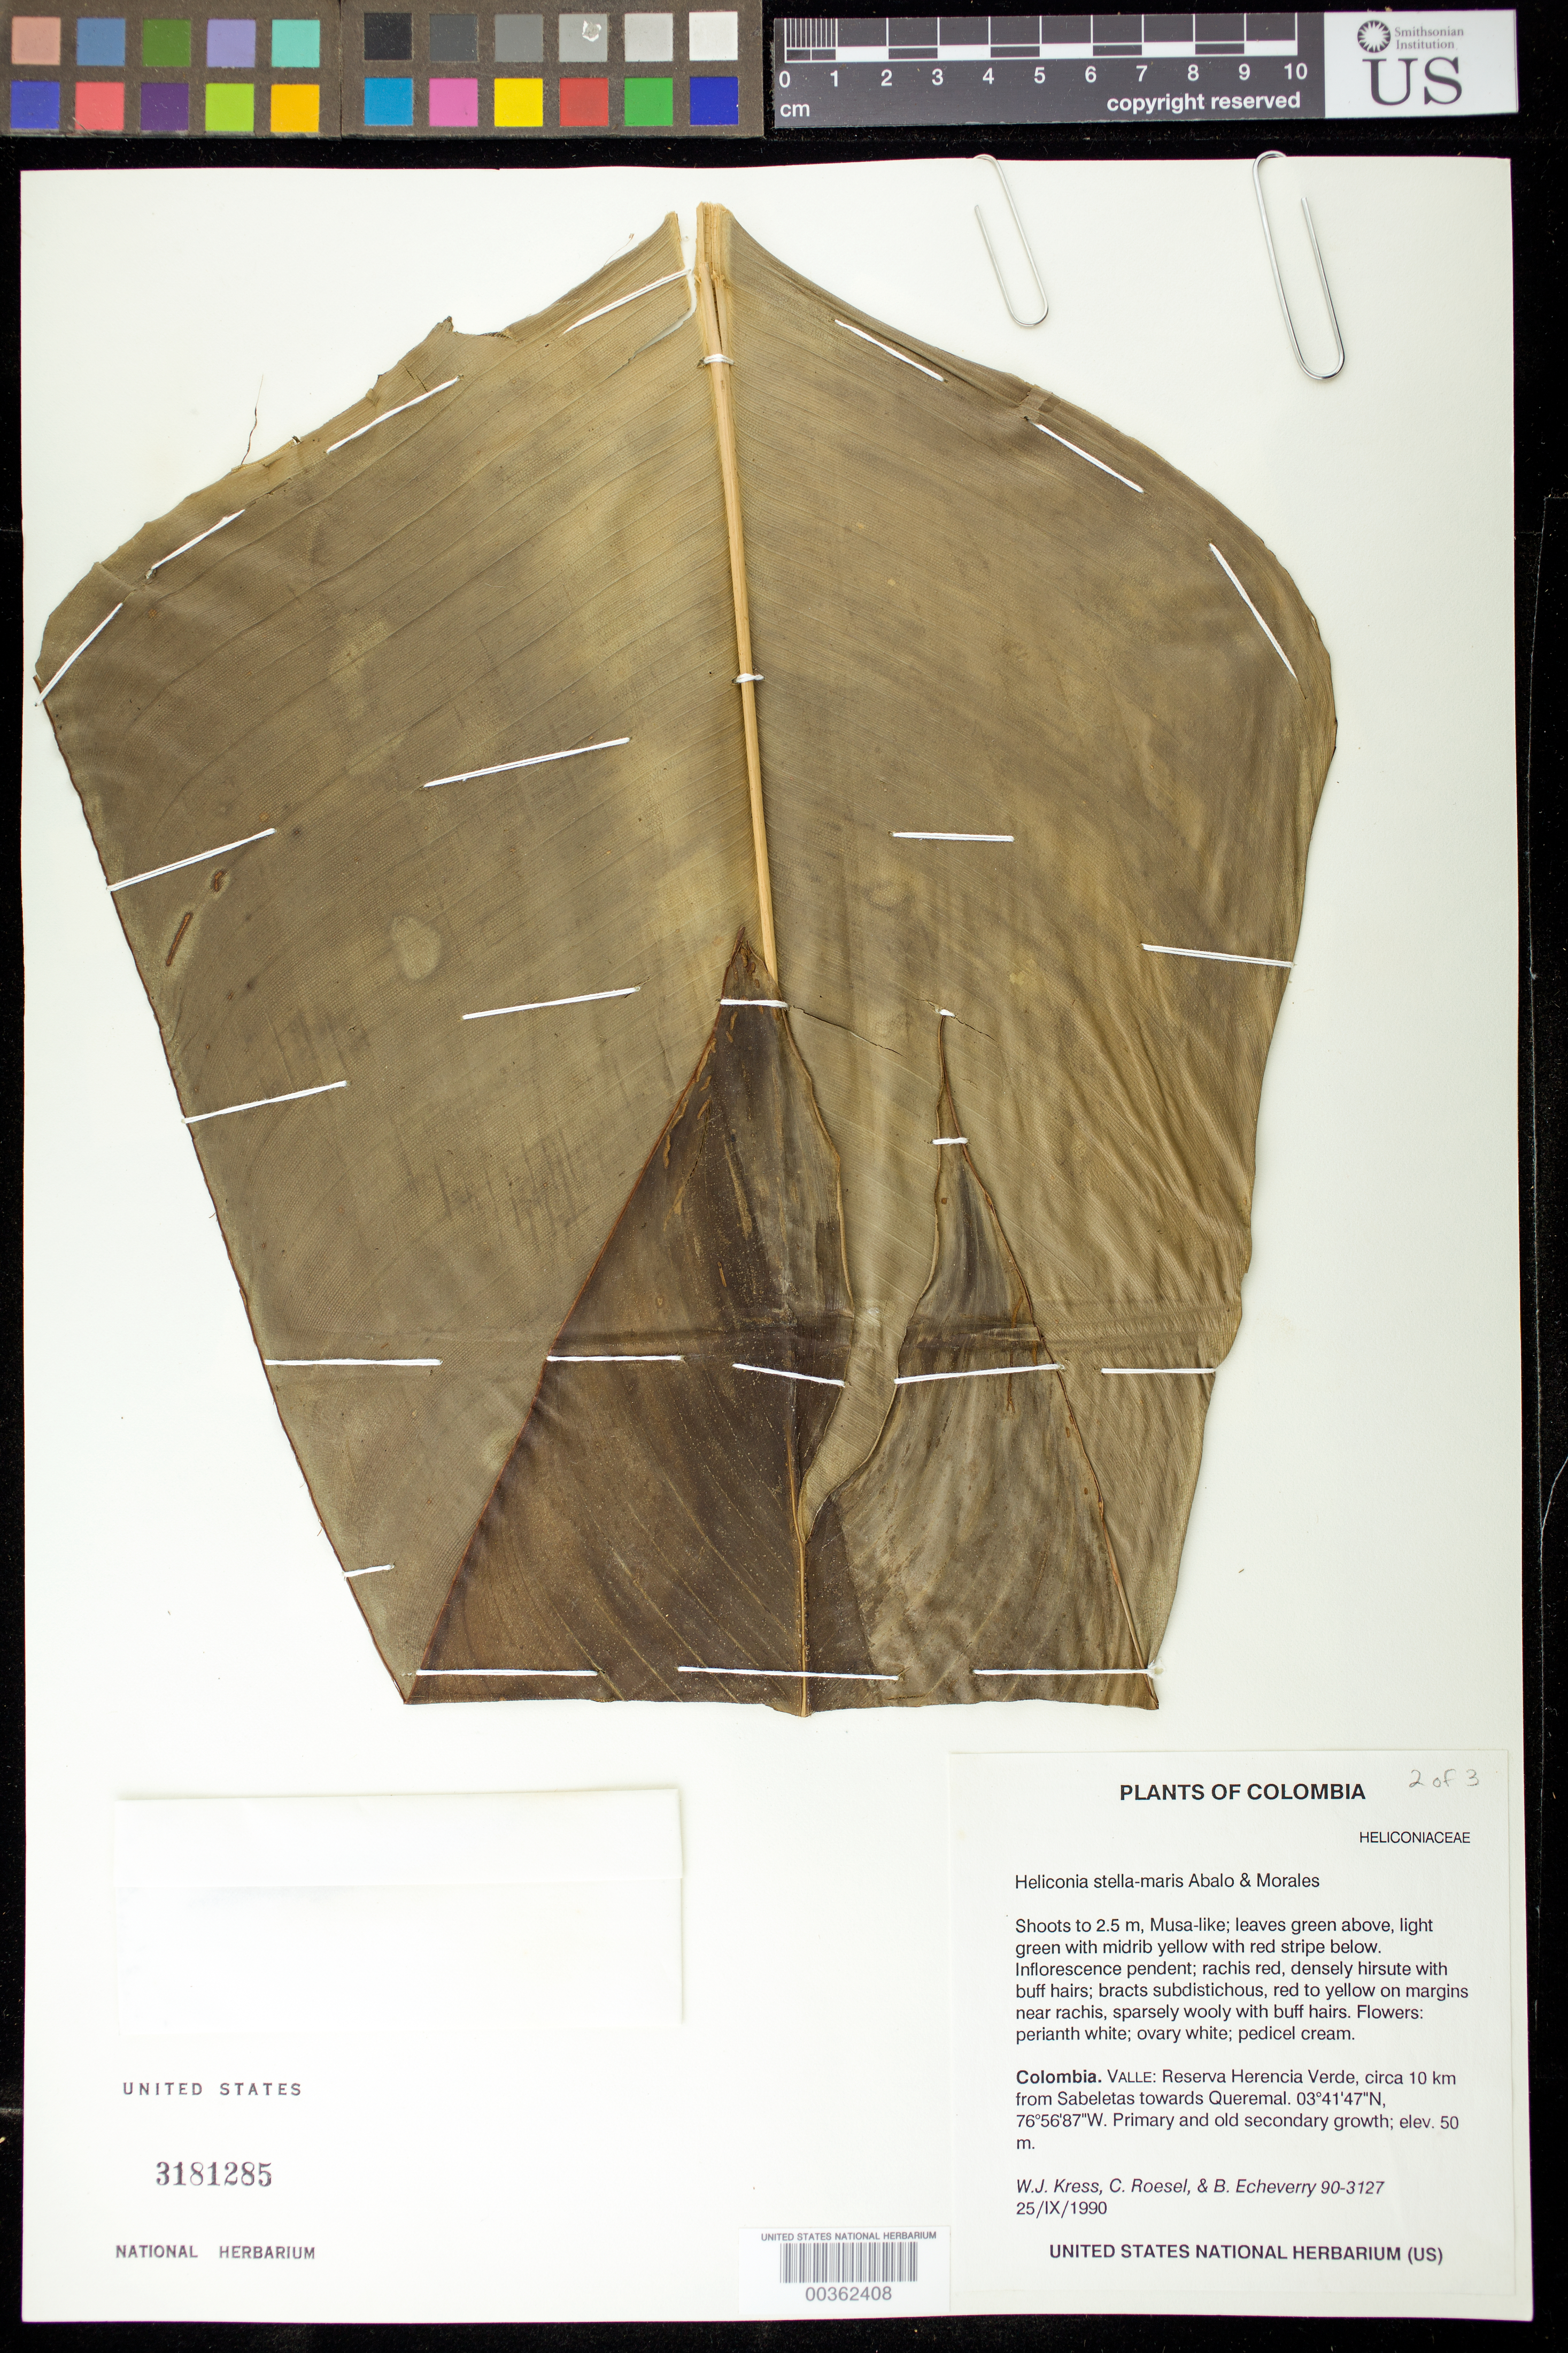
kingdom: Plantae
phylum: Tracheophyta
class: Liliopsida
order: Zingiberales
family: Heliconiaceae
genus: Heliconia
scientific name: Heliconia stella-maris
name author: Abalo & G. Morales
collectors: W. J. Kress, C. S. Roesel & B. Echeverry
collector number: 90-3127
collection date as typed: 25 Sep 1990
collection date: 1990-09-25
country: Colombia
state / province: Valle del Cauca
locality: Valle: Reserva Herencia Verde, circa 10 km from Sabeletas towards Queremal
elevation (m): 50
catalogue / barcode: US 3181285